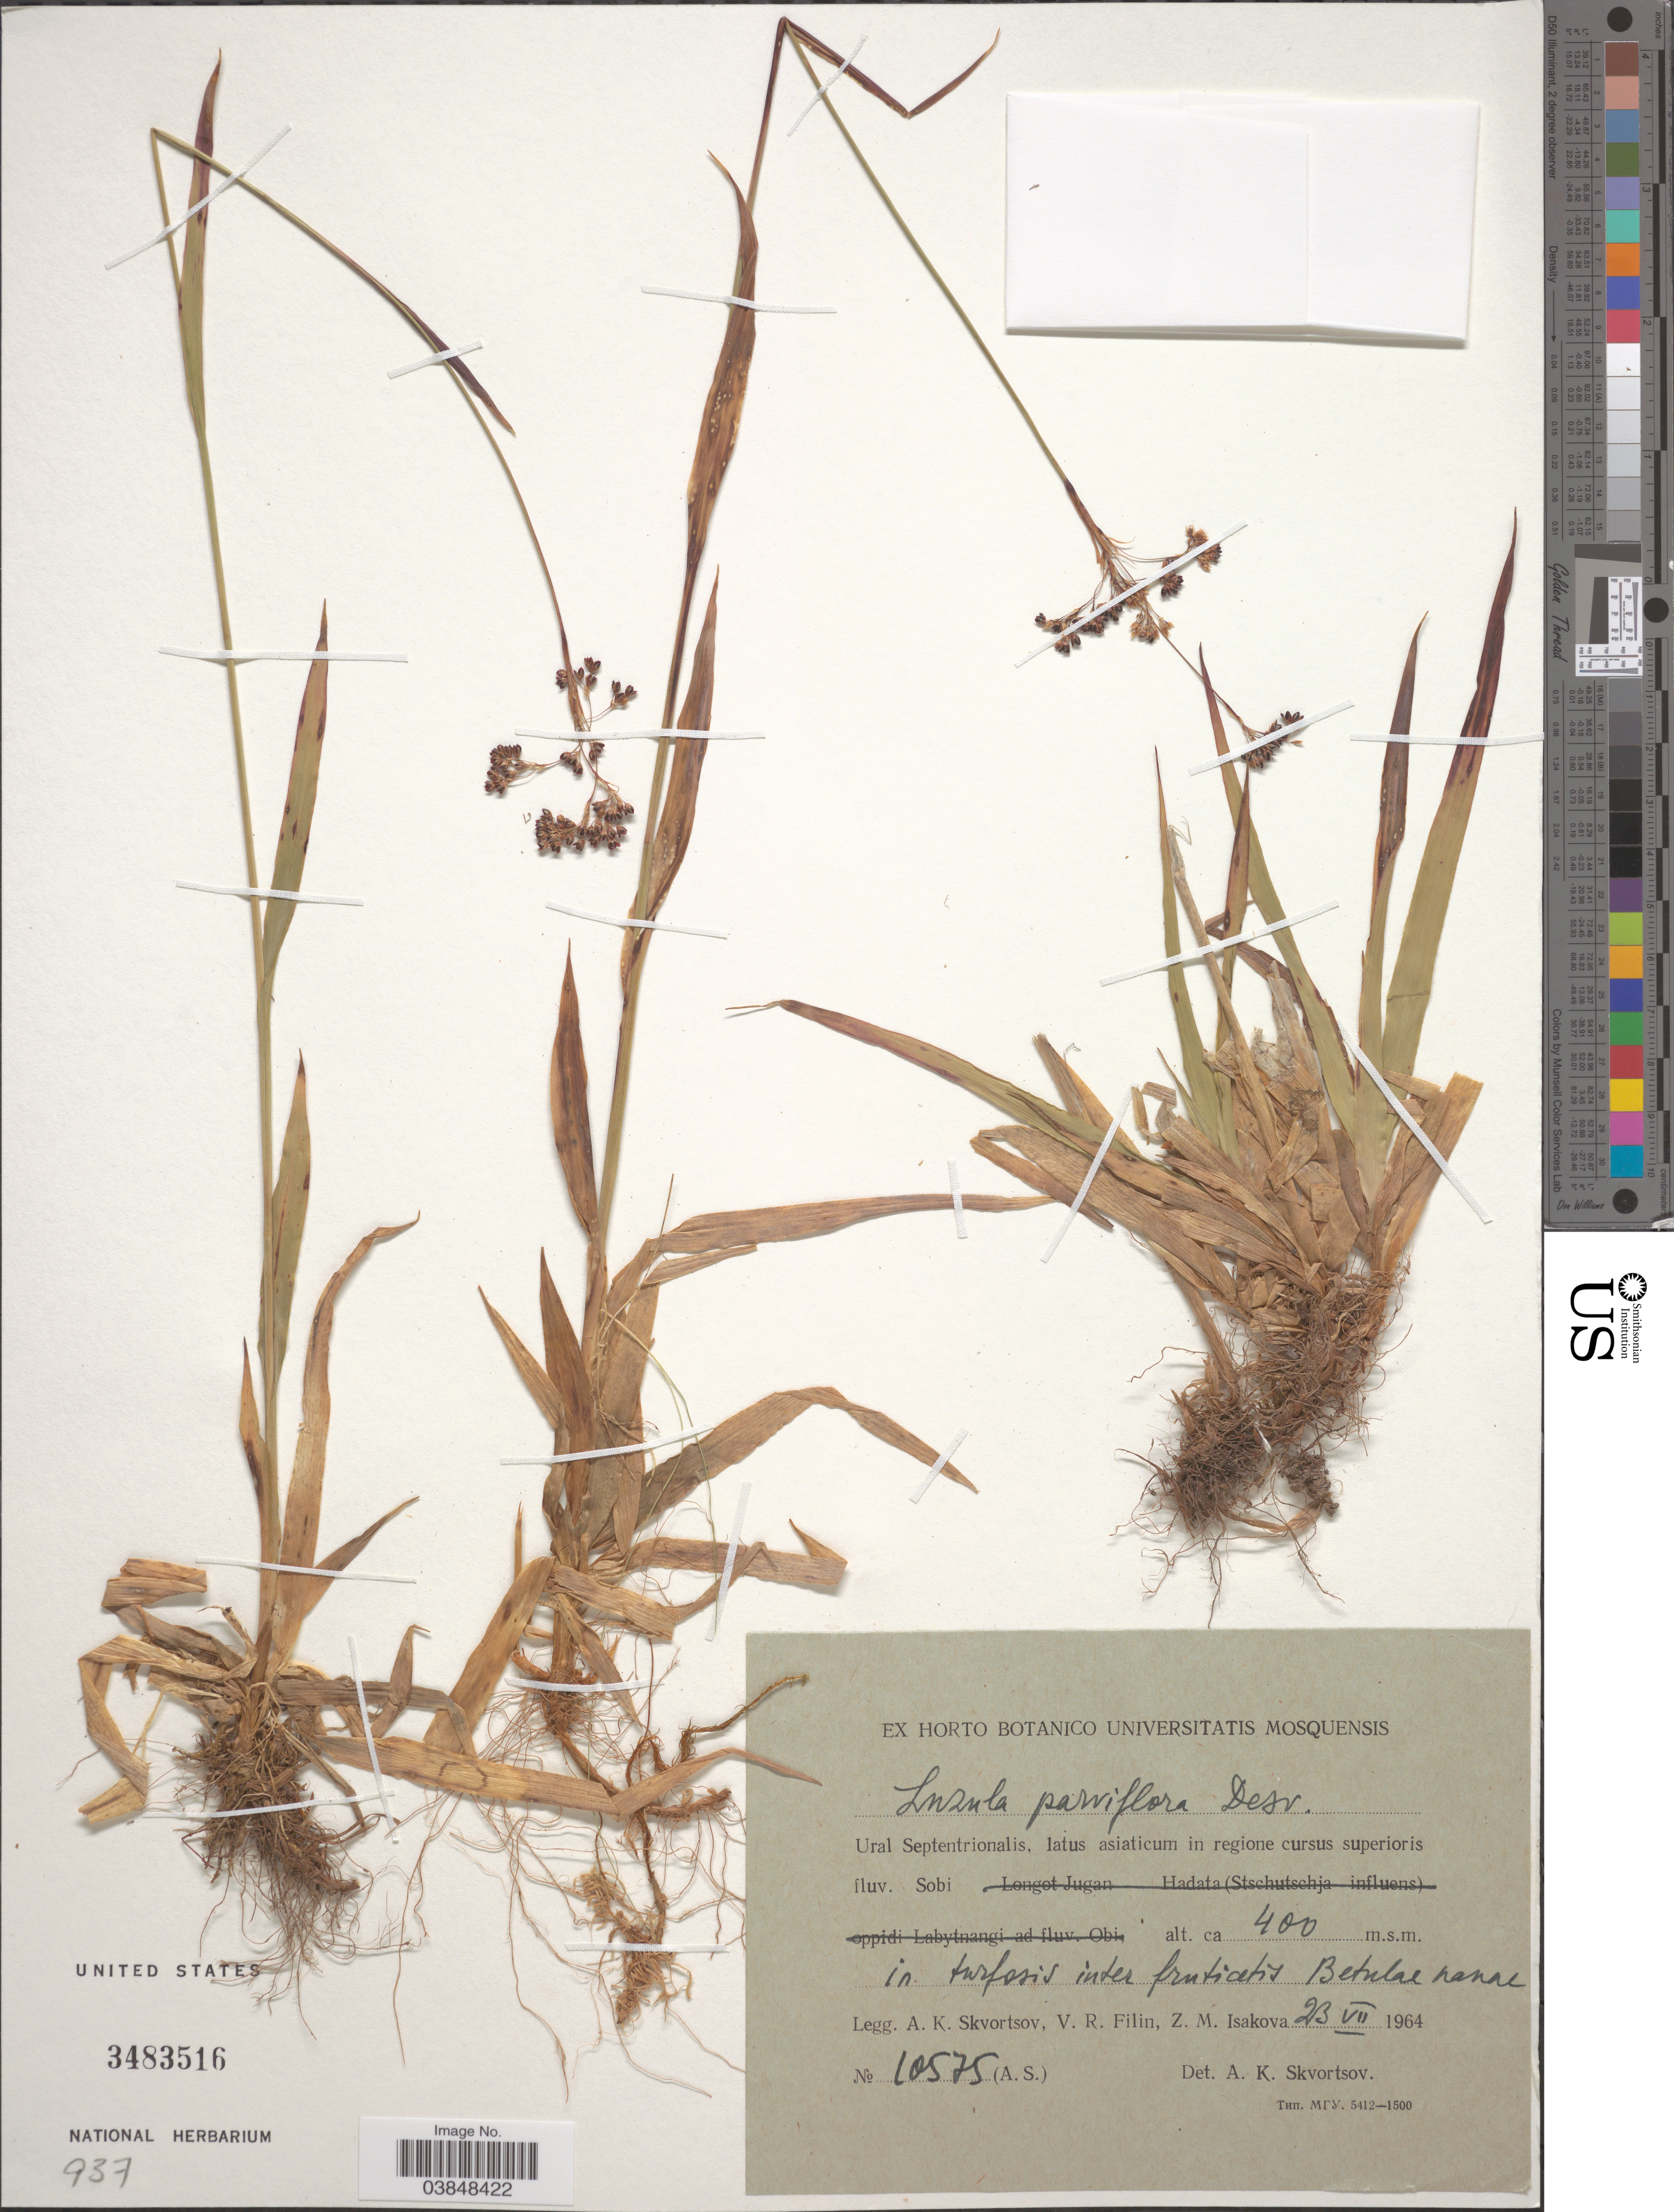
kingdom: Plantae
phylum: Tracheophyta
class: Liliopsida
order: Poales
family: Juncaceae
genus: Luzula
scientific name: Luzula parviflora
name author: (Ehrh.) Desv.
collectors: A. K. Skvortsov, V. Filin & Z. Isakova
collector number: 10575(A.S.)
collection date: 1964-07-23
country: Russian Federation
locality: Ural Septentrionalis, latus asiaticum in regione cursus superioris fluv. Sobi.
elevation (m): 400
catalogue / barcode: US 3483516